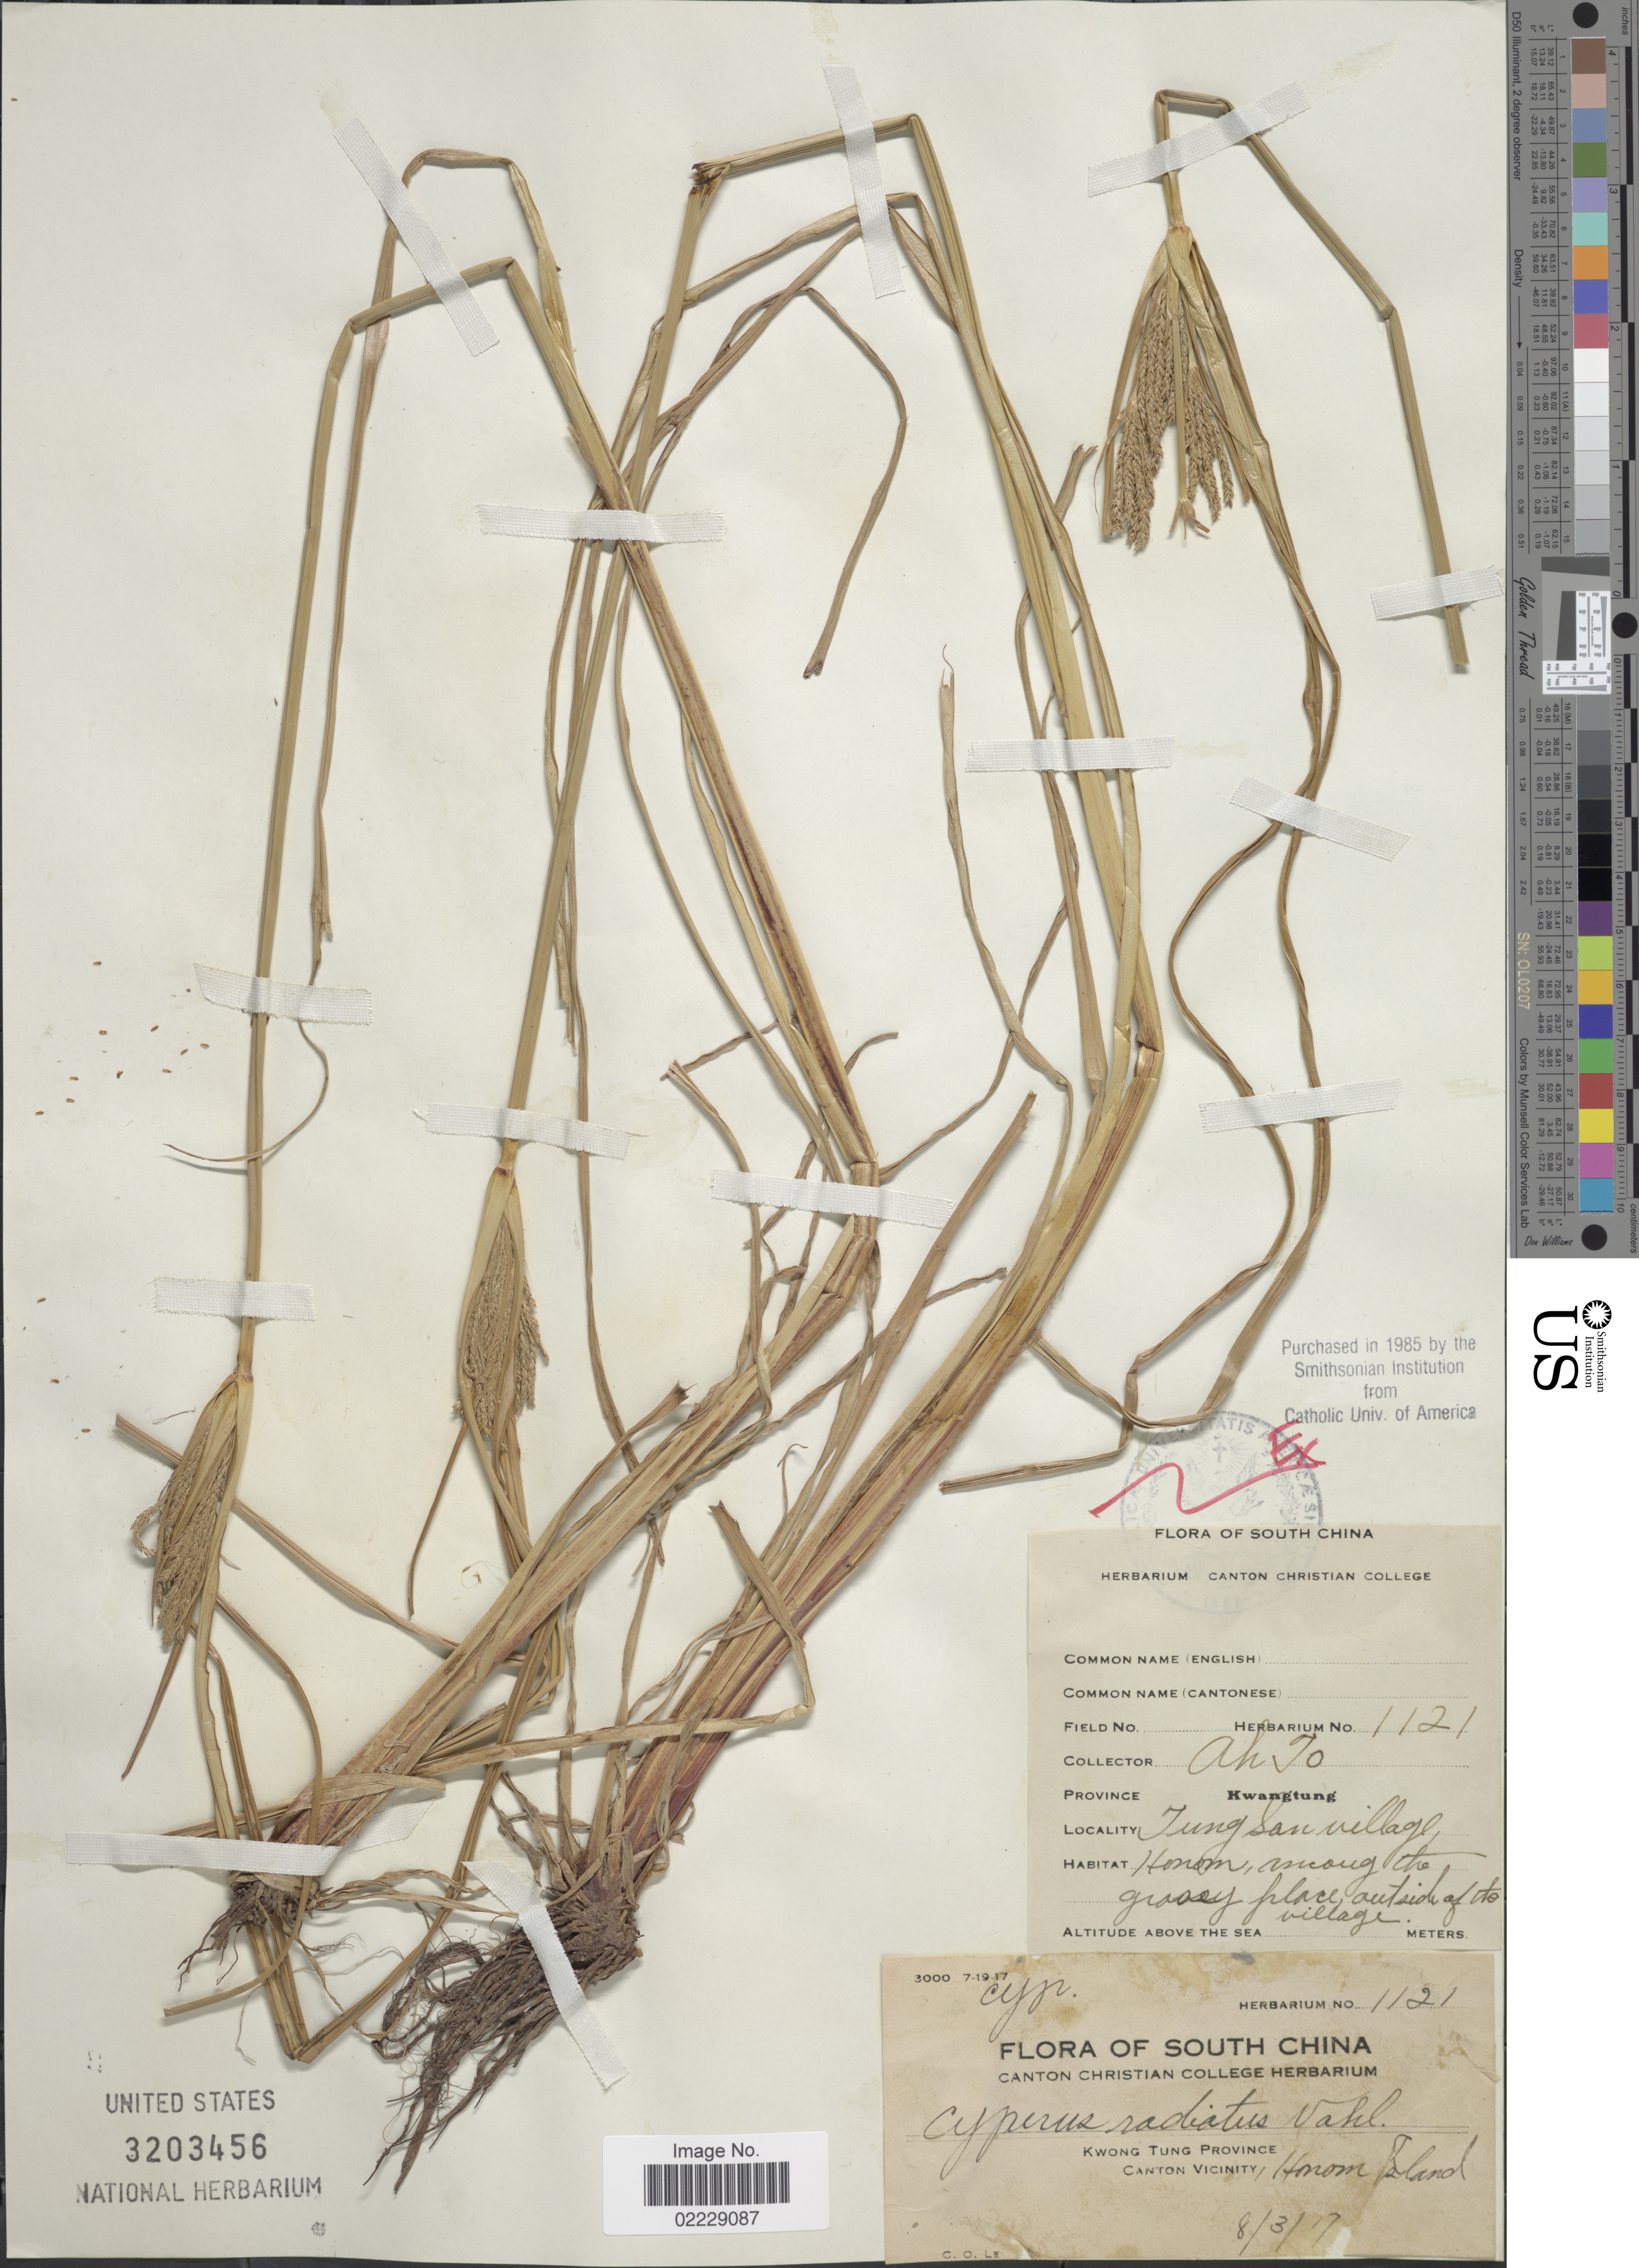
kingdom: Plantae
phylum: Tracheophyta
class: Liliopsida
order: Poales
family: Cyperaceae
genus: Cyperus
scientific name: Cyperus imbricatus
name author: Retz.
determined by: Strong, Mark T., (BOT), Smithsonian Institution - National Museum of Natural History (UNITED STATES)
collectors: A. To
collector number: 1121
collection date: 1917-03-08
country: China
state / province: Guangdong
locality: Kwangtung Province, Jung San village, Honom, among the grassy place, outside of the village, Canton City.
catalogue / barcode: US 3203456